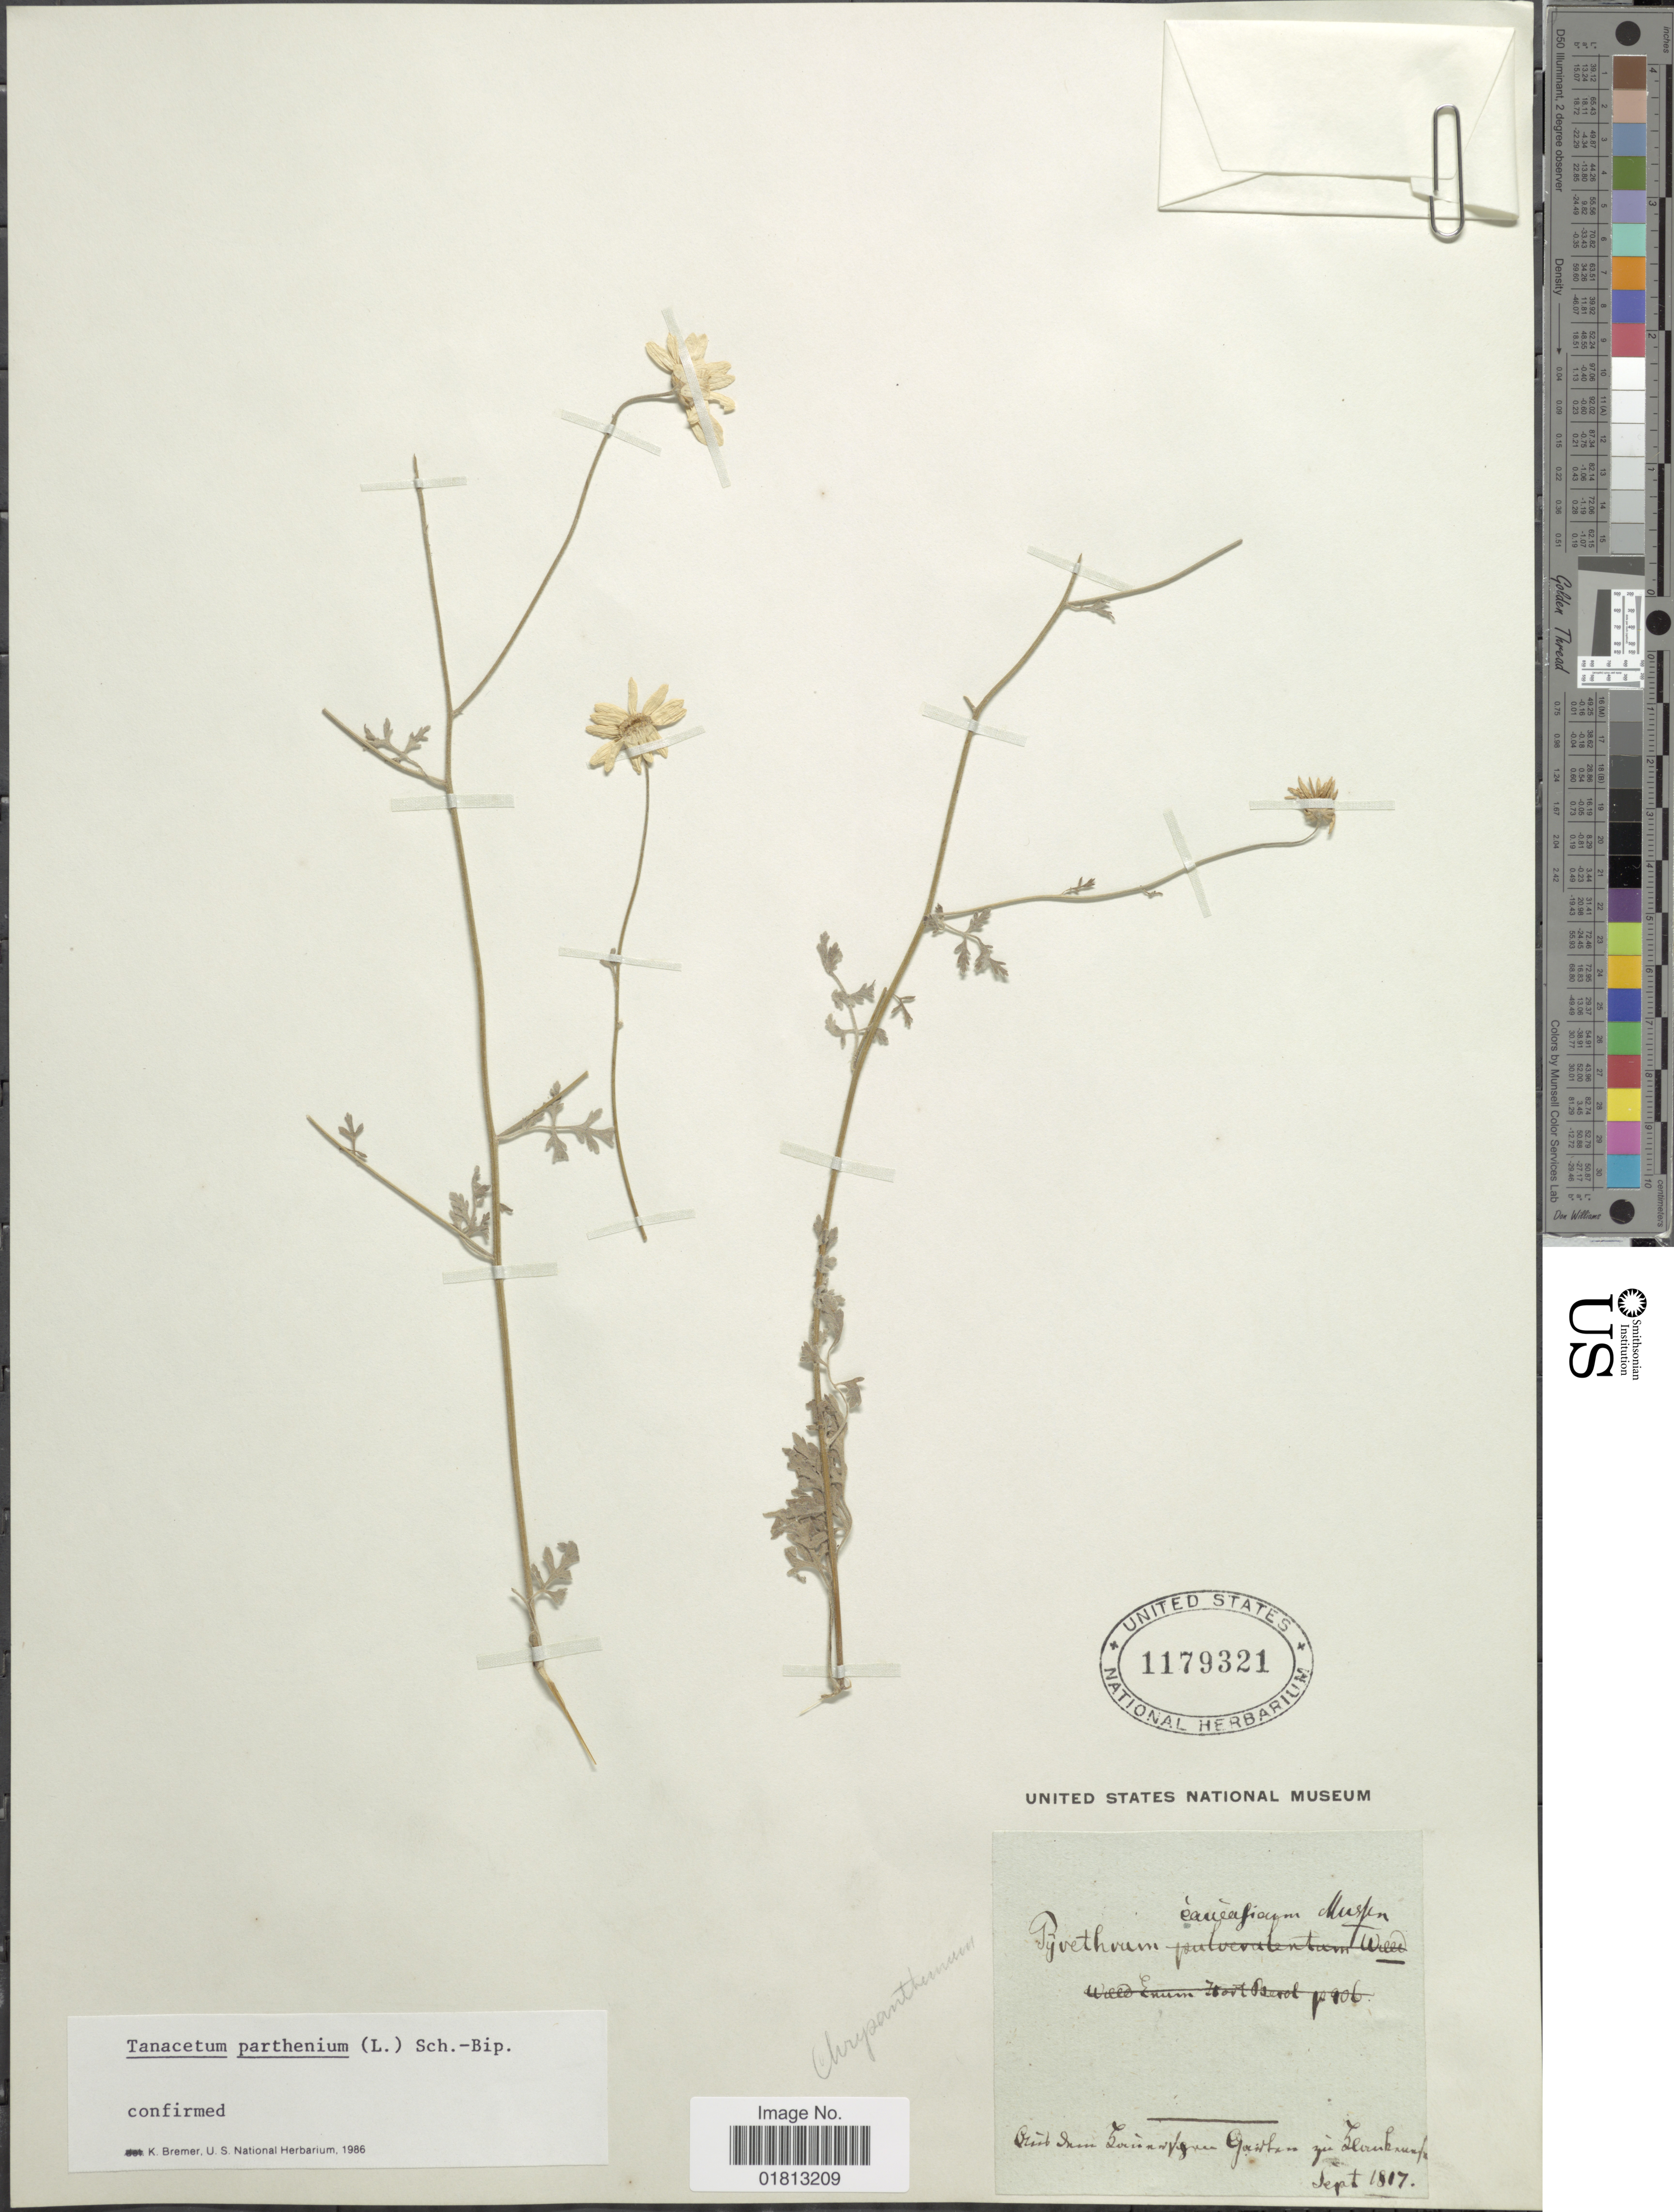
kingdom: Plantae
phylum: Tracheophyta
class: Magnoliopsida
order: Asterales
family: Asteraceae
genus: Tanacetum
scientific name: Tanacetum parthenium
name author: (L.) Sch. Bip.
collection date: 1817-09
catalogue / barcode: US 1179321